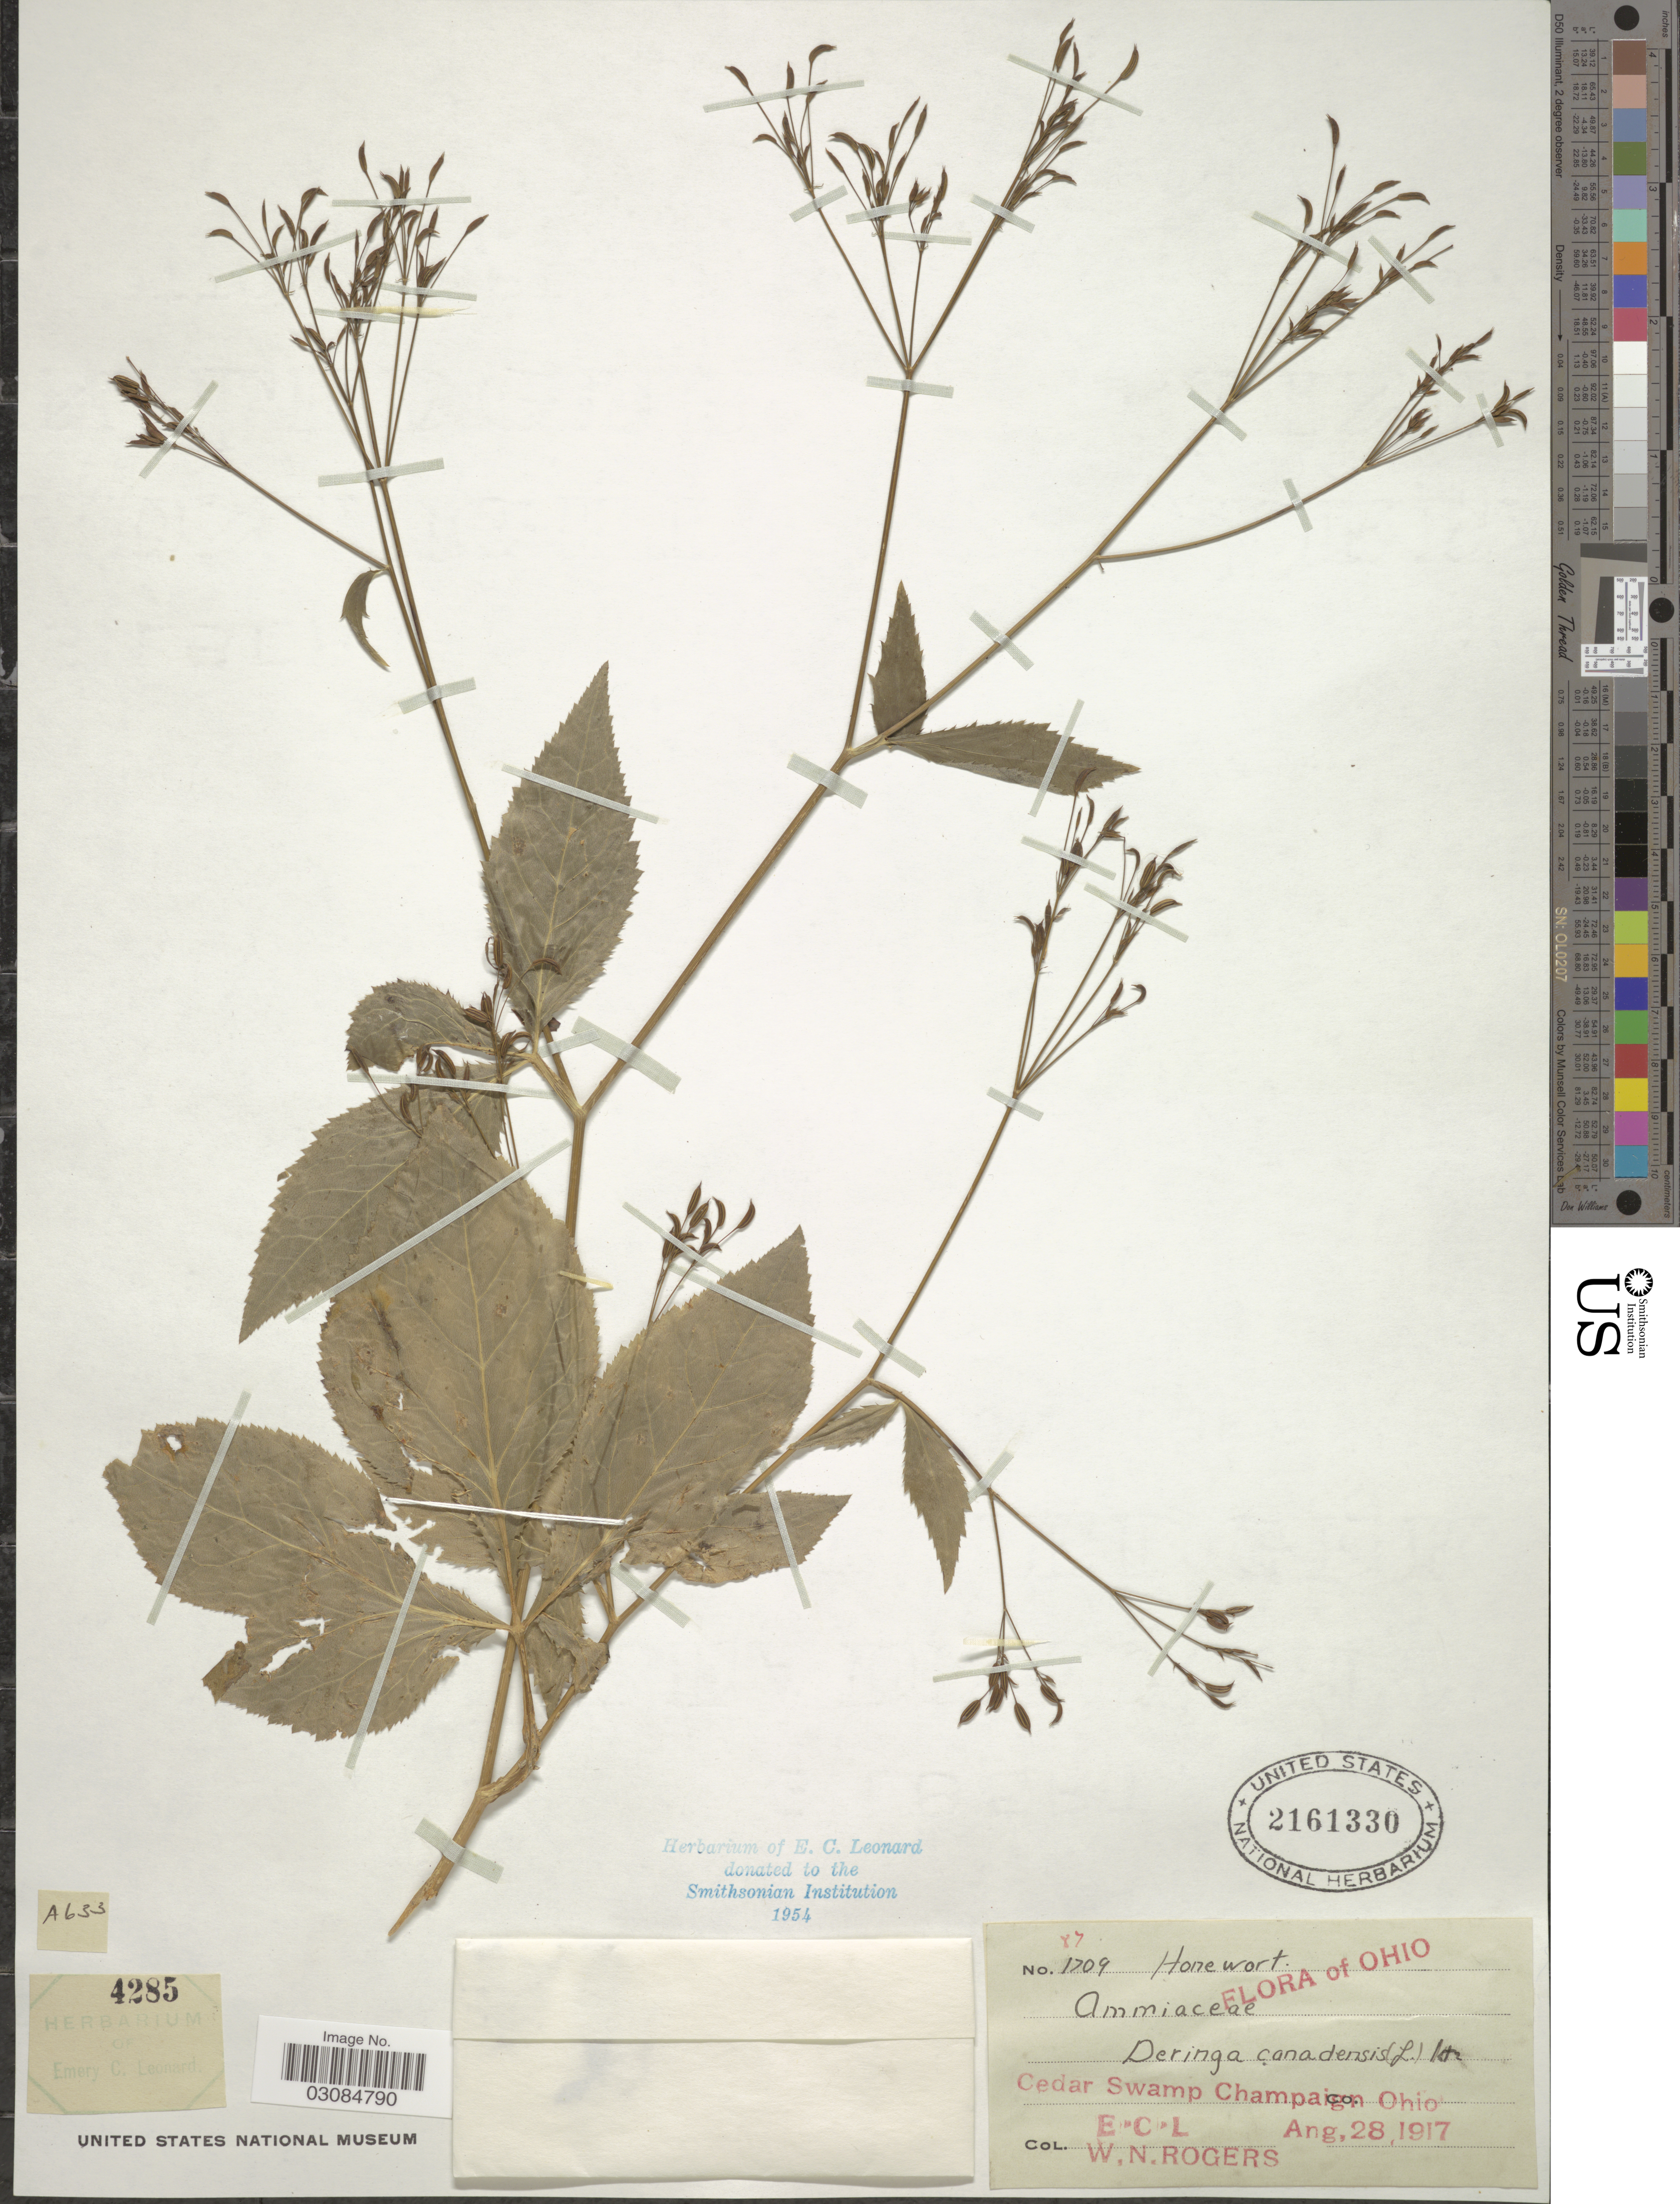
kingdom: Plantae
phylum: Tracheophyta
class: Magnoliopsida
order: Apiales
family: Apiaceae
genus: Cryptotaenia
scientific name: Cryptotaenia canadensis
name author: (L.) DC.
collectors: E. C. Leonard & W. Rogers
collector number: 1709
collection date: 1917-08-28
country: United States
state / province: Ohio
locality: Cedar Swamp, Champaign Co.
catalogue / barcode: US 2161330